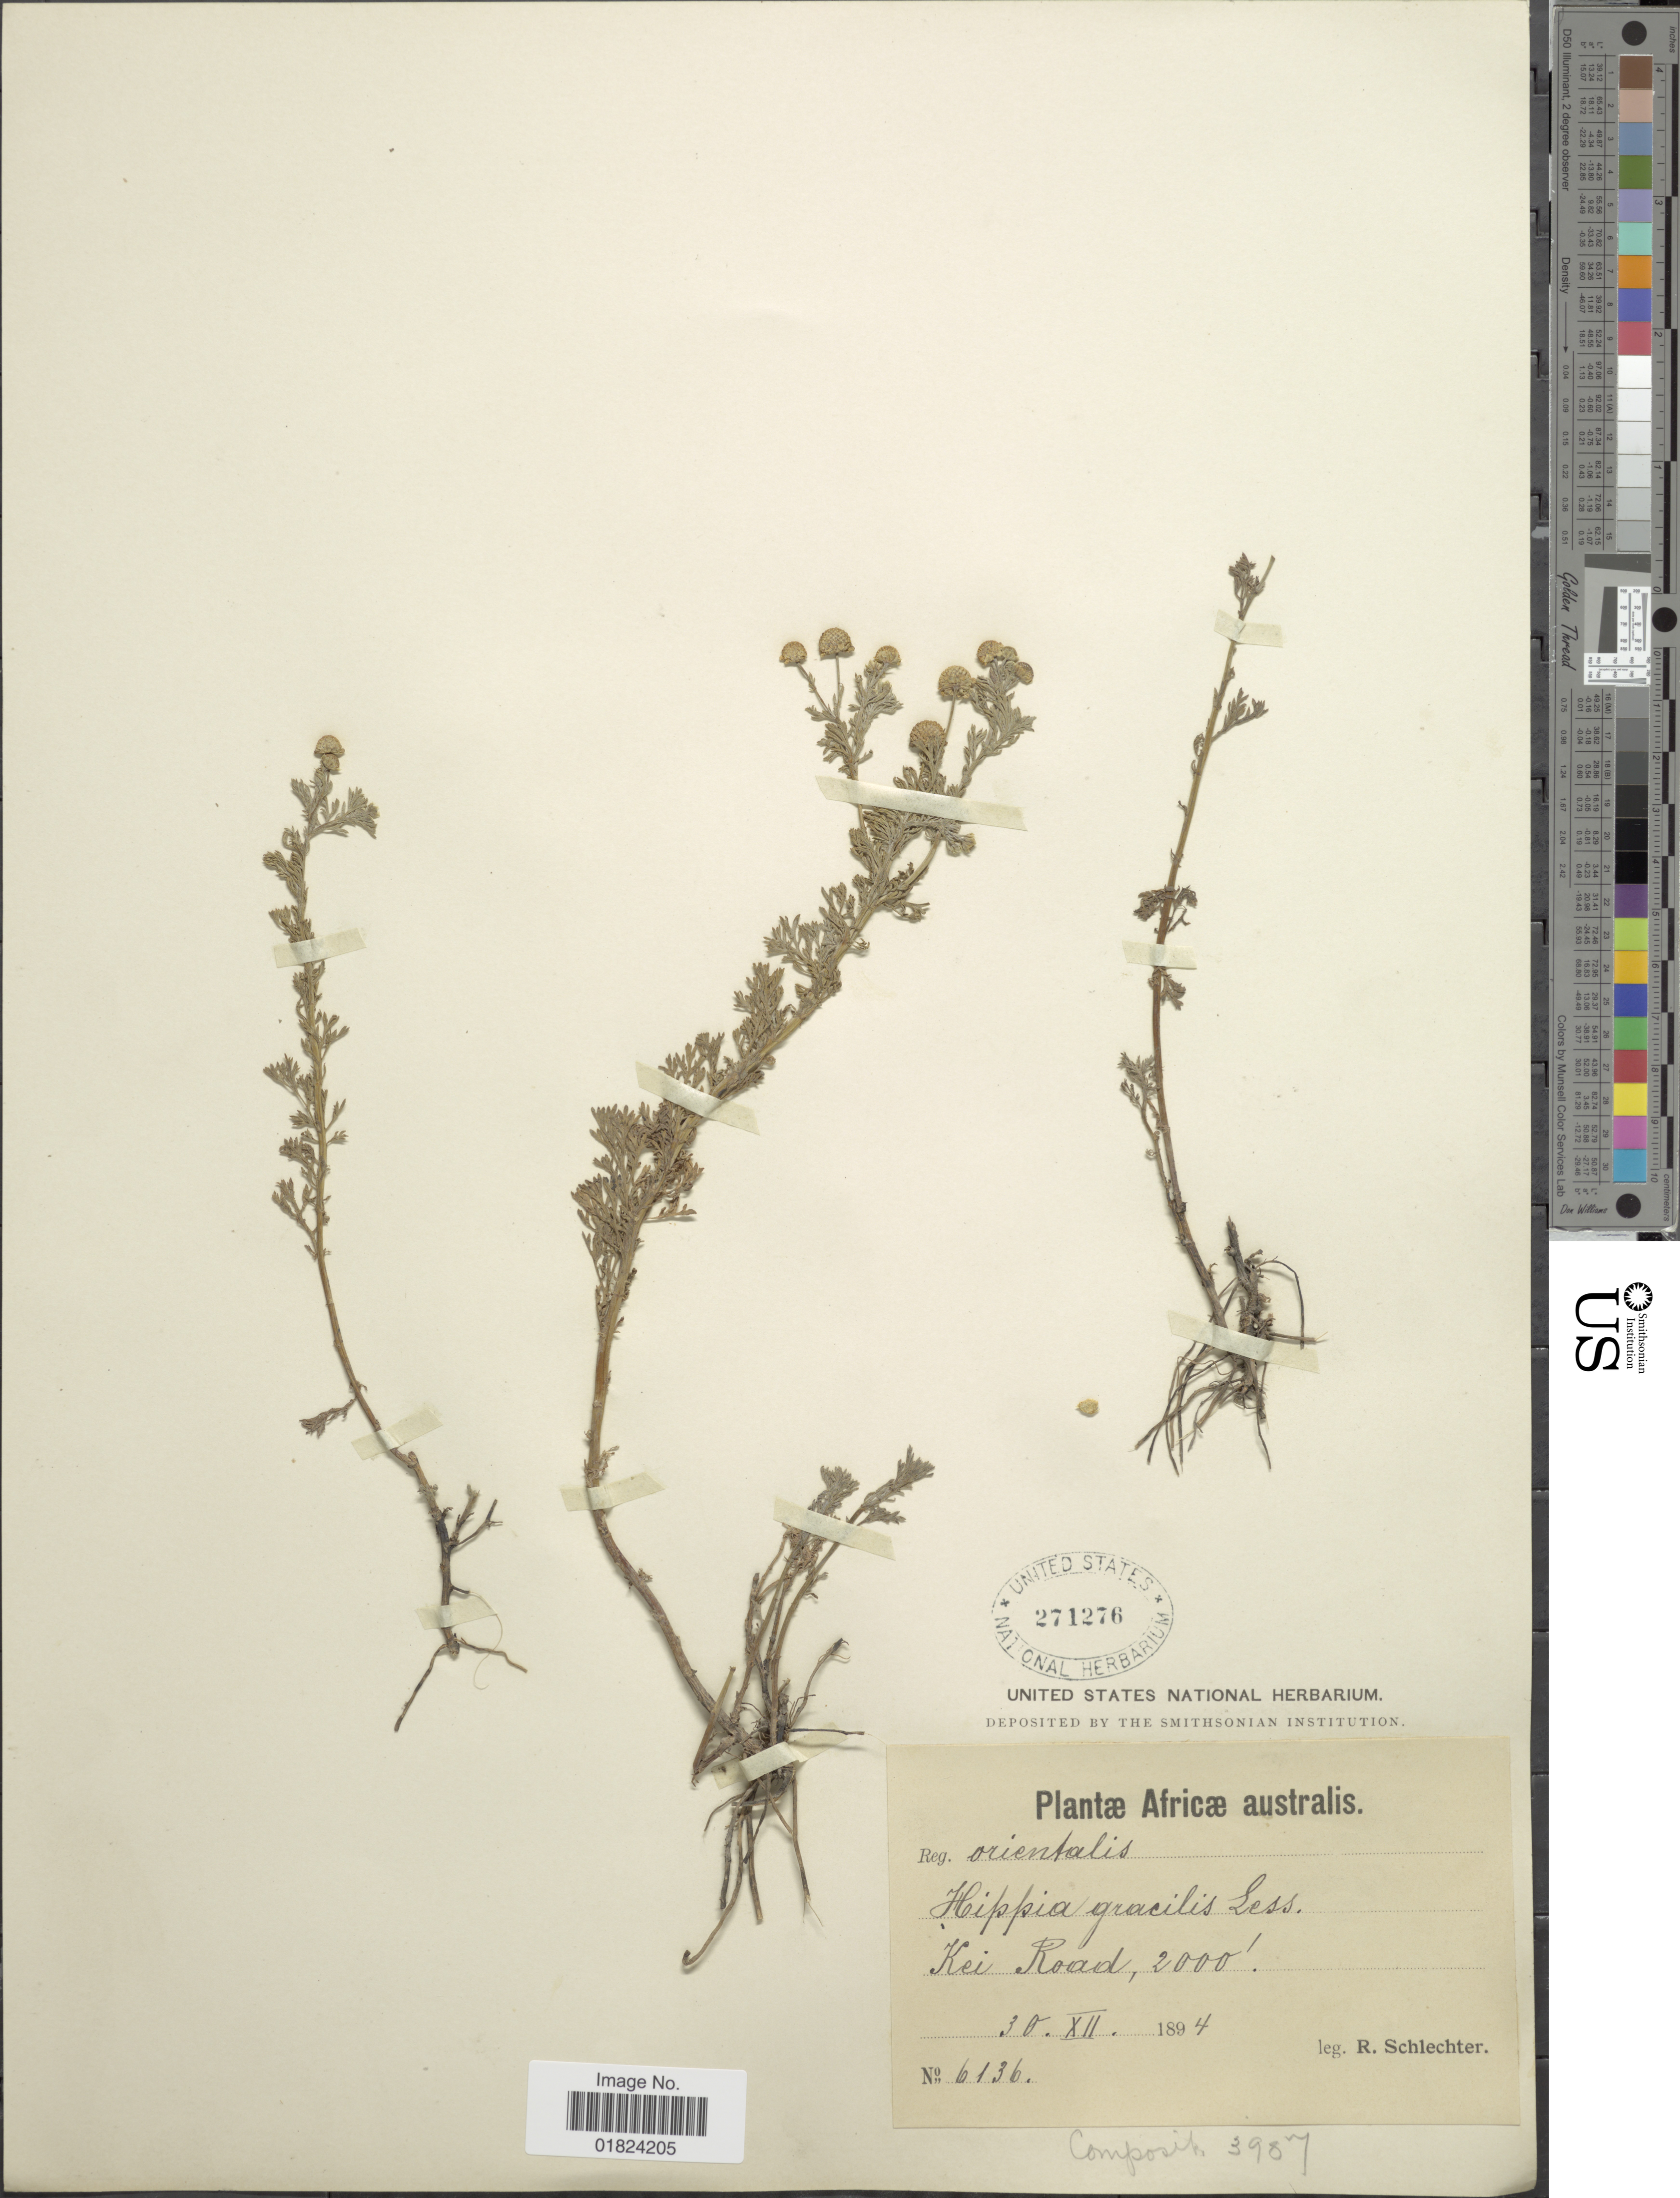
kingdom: Plantae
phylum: Tracheophyta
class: Magnoliopsida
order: Asterales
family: Asteraceae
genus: Hippia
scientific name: Hippia gracilis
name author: Less.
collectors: F. R. R. Schlechter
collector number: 6136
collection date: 1894-12-30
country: South Africa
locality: Africae australis, Klei Road.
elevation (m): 610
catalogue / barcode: US 271276